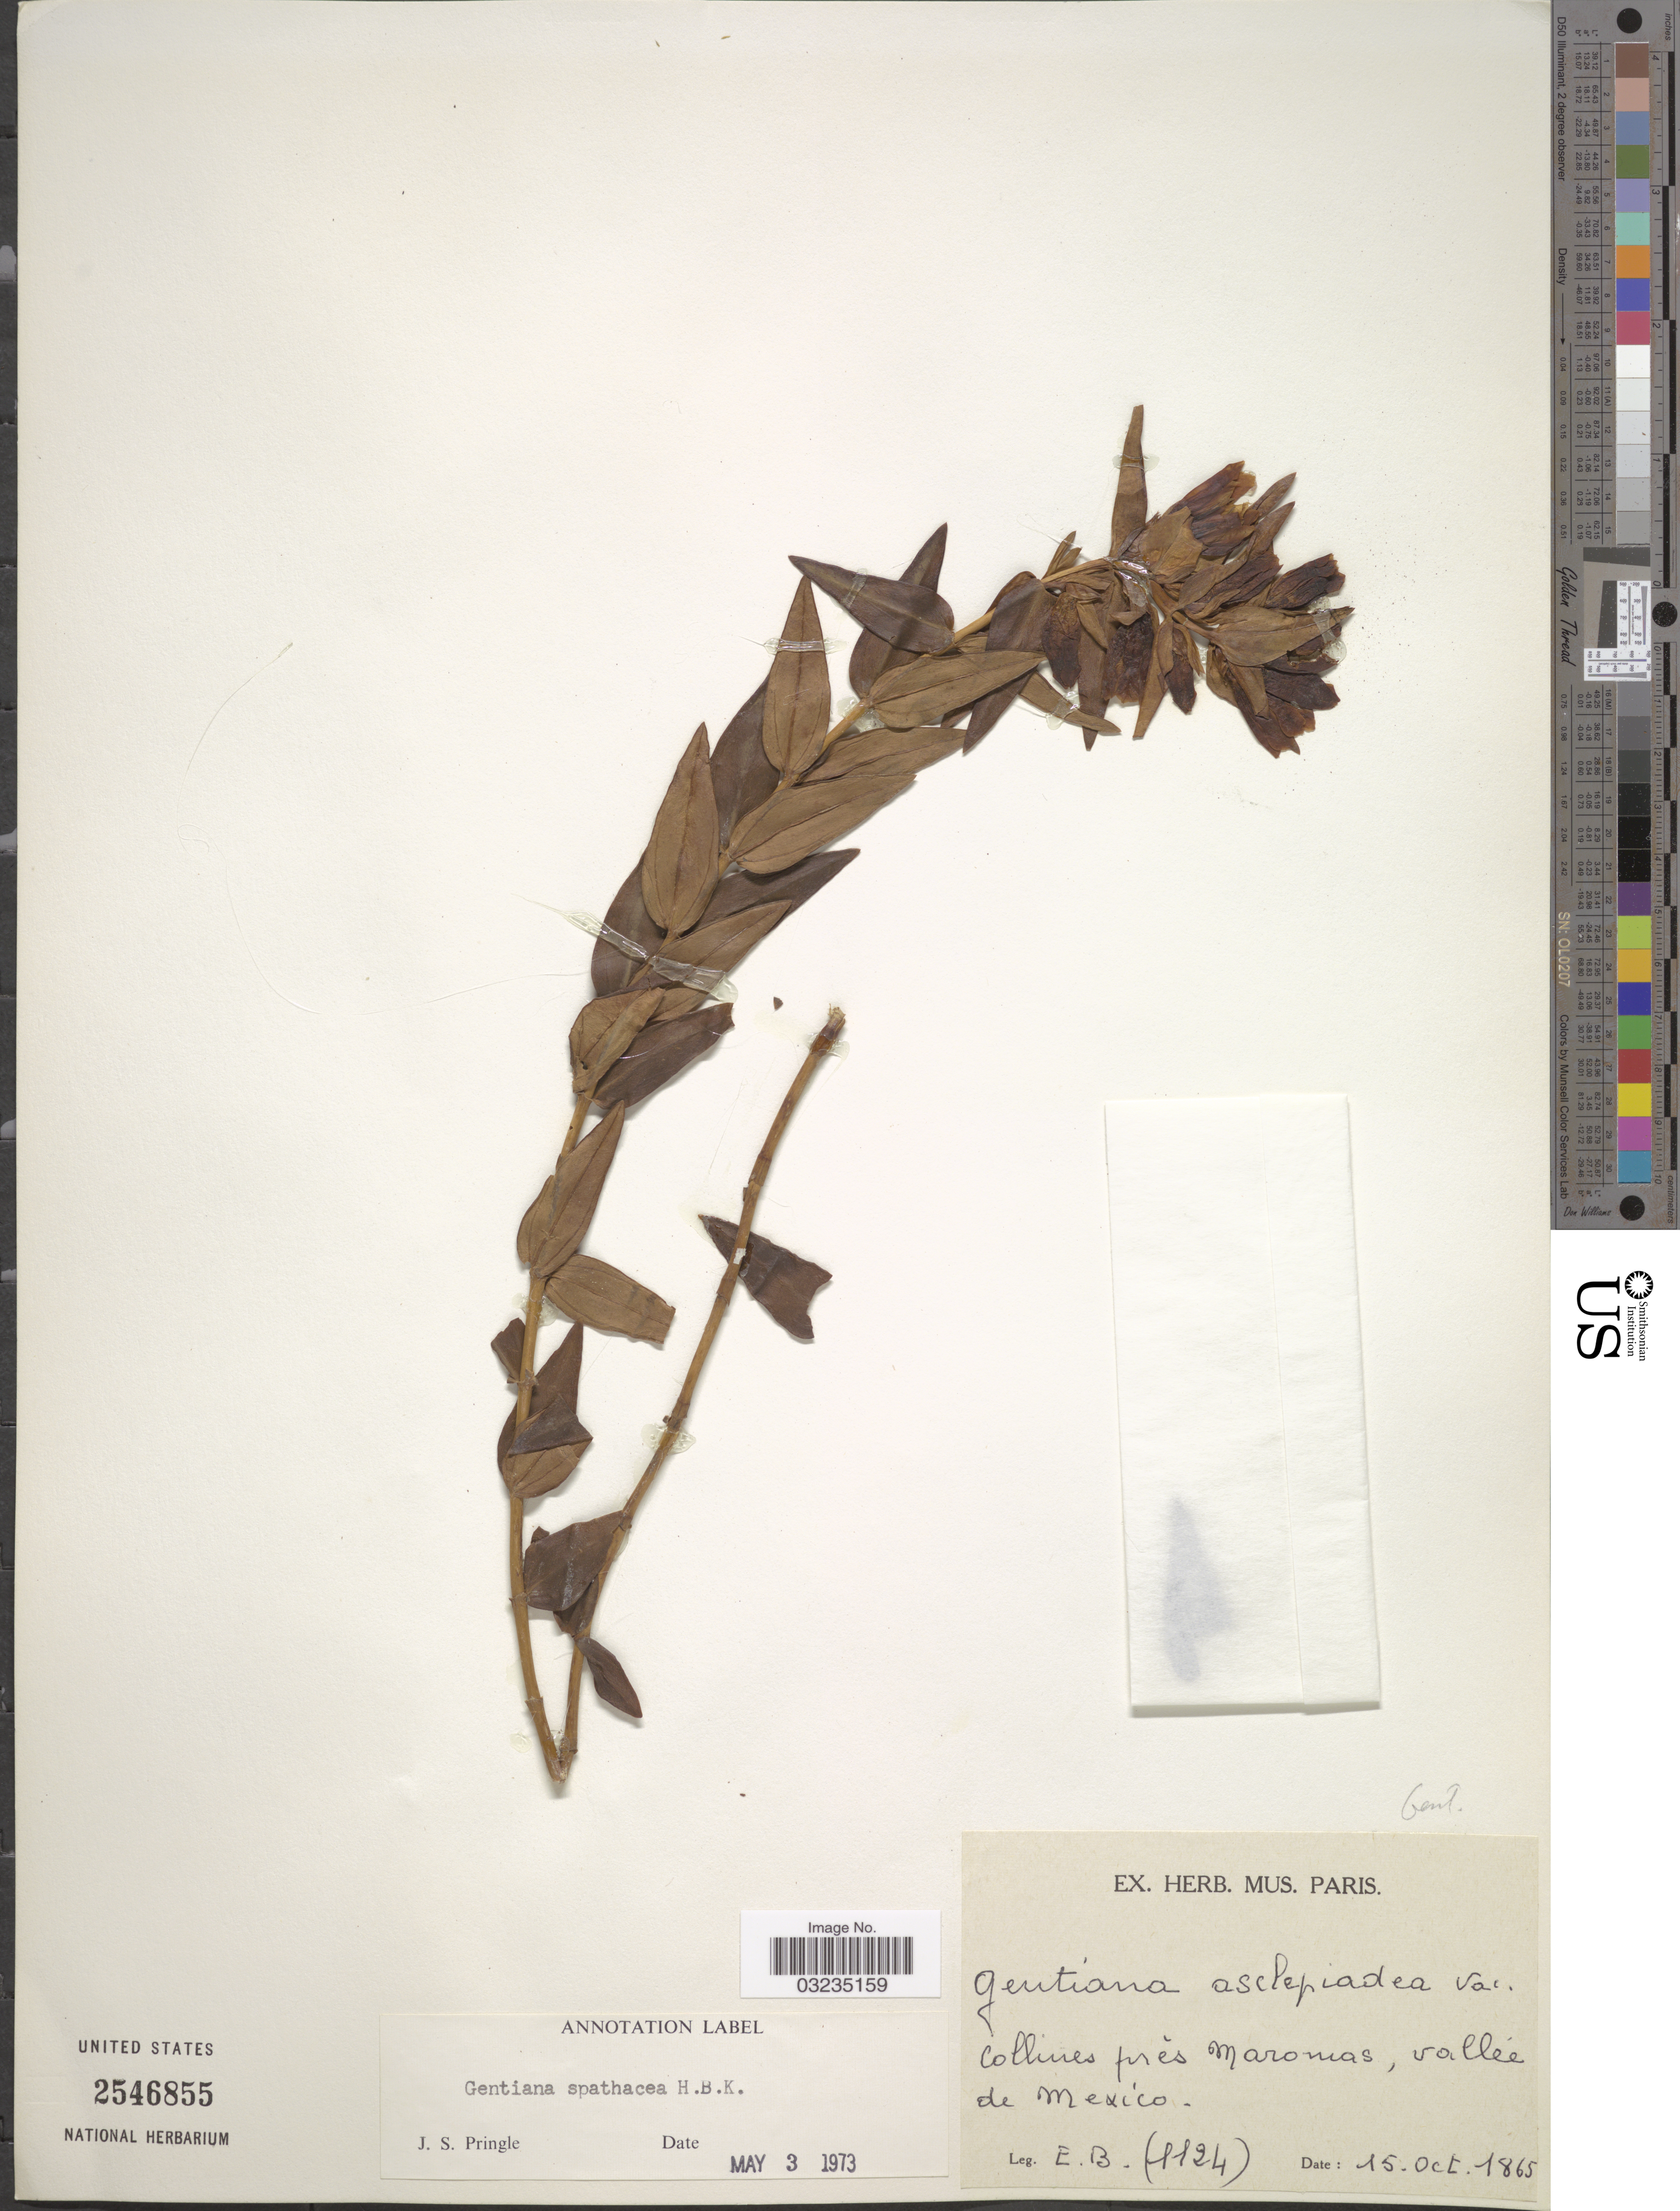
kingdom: Plantae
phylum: Tracheophyta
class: Magnoliopsida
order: Gentianales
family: Gentianaceae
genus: Gentiana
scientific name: Gentiana spathacea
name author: Kunth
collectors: E. B.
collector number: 1124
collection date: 1865-10-15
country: Mexico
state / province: México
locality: Collines pres Maromas, vallée de Mexico.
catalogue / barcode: US 2546855